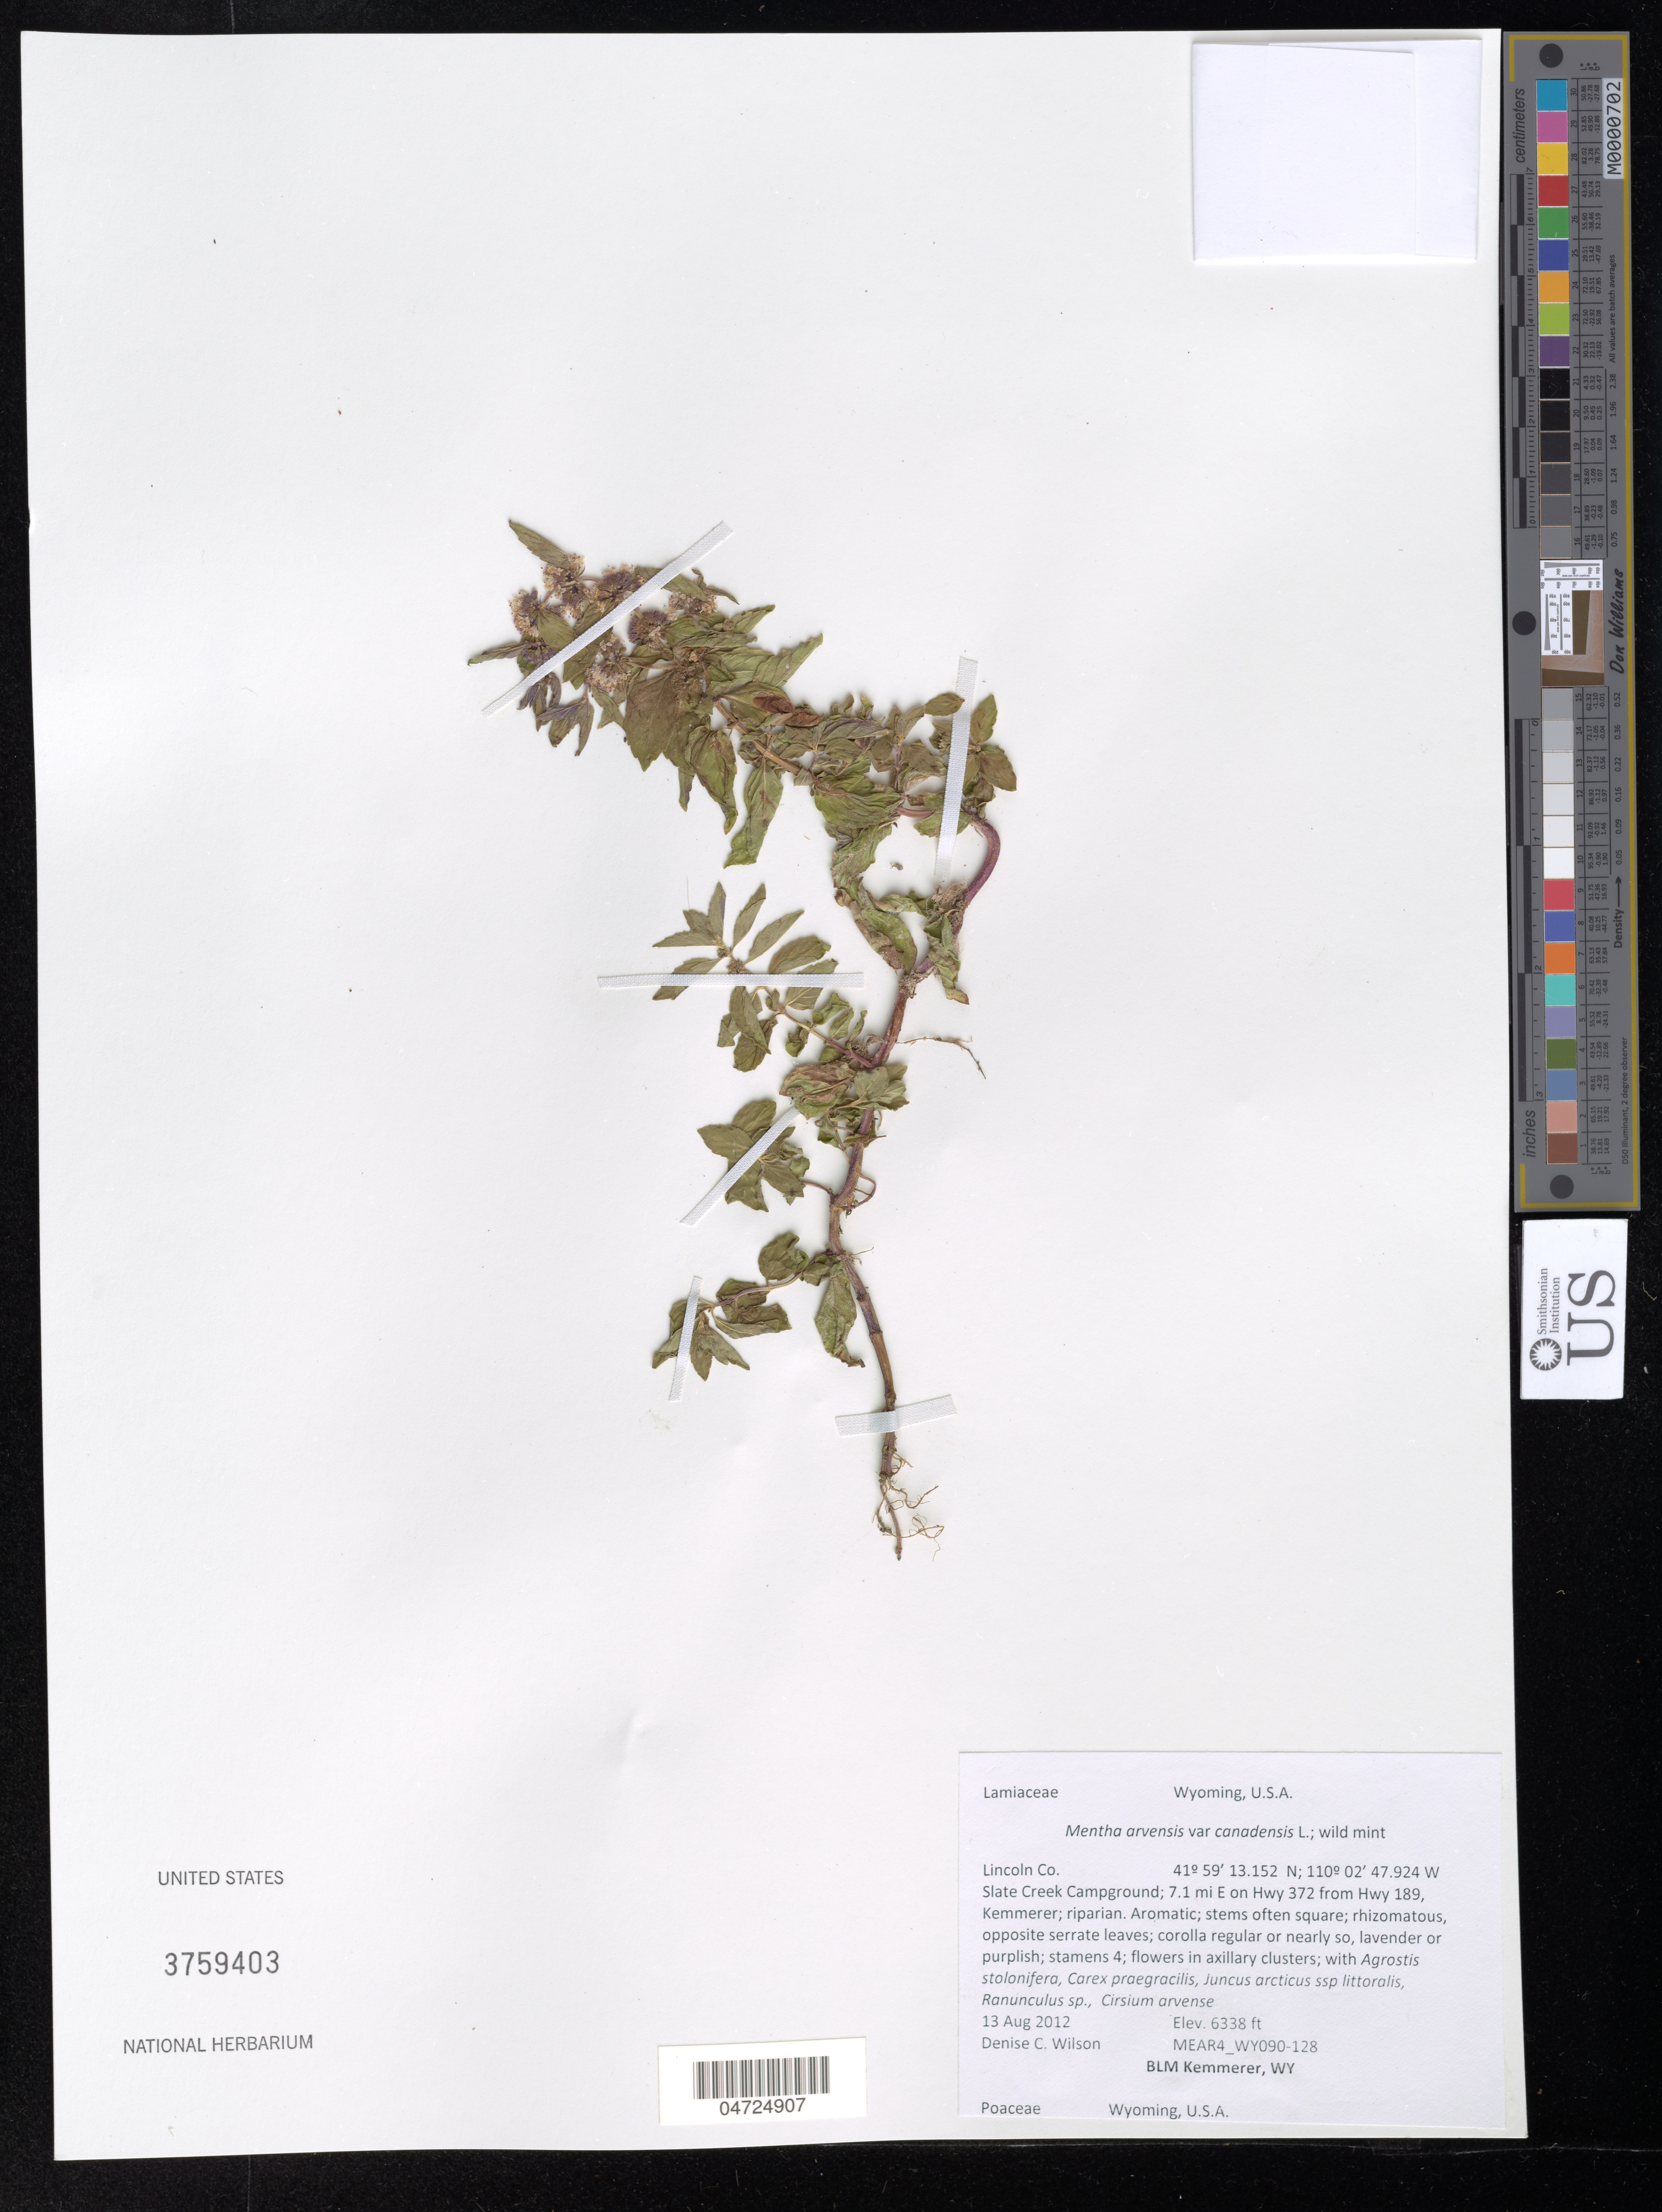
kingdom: Plantae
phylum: Tracheophyta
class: Magnoliopsida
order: Lamiales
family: Lamiaceae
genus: Mentha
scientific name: Mentha arvensis var. canadensis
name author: Kuntze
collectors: D. Wilson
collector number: MEAR4_WYO090-128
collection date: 2012-08-13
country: United States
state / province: Wyoming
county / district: Lincoln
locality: Lincoln Co. Slate Creek Campground; 7.1 mi E on Hwy 372 from Hwy 189, Kemmerer.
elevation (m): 1932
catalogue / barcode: US 3759403